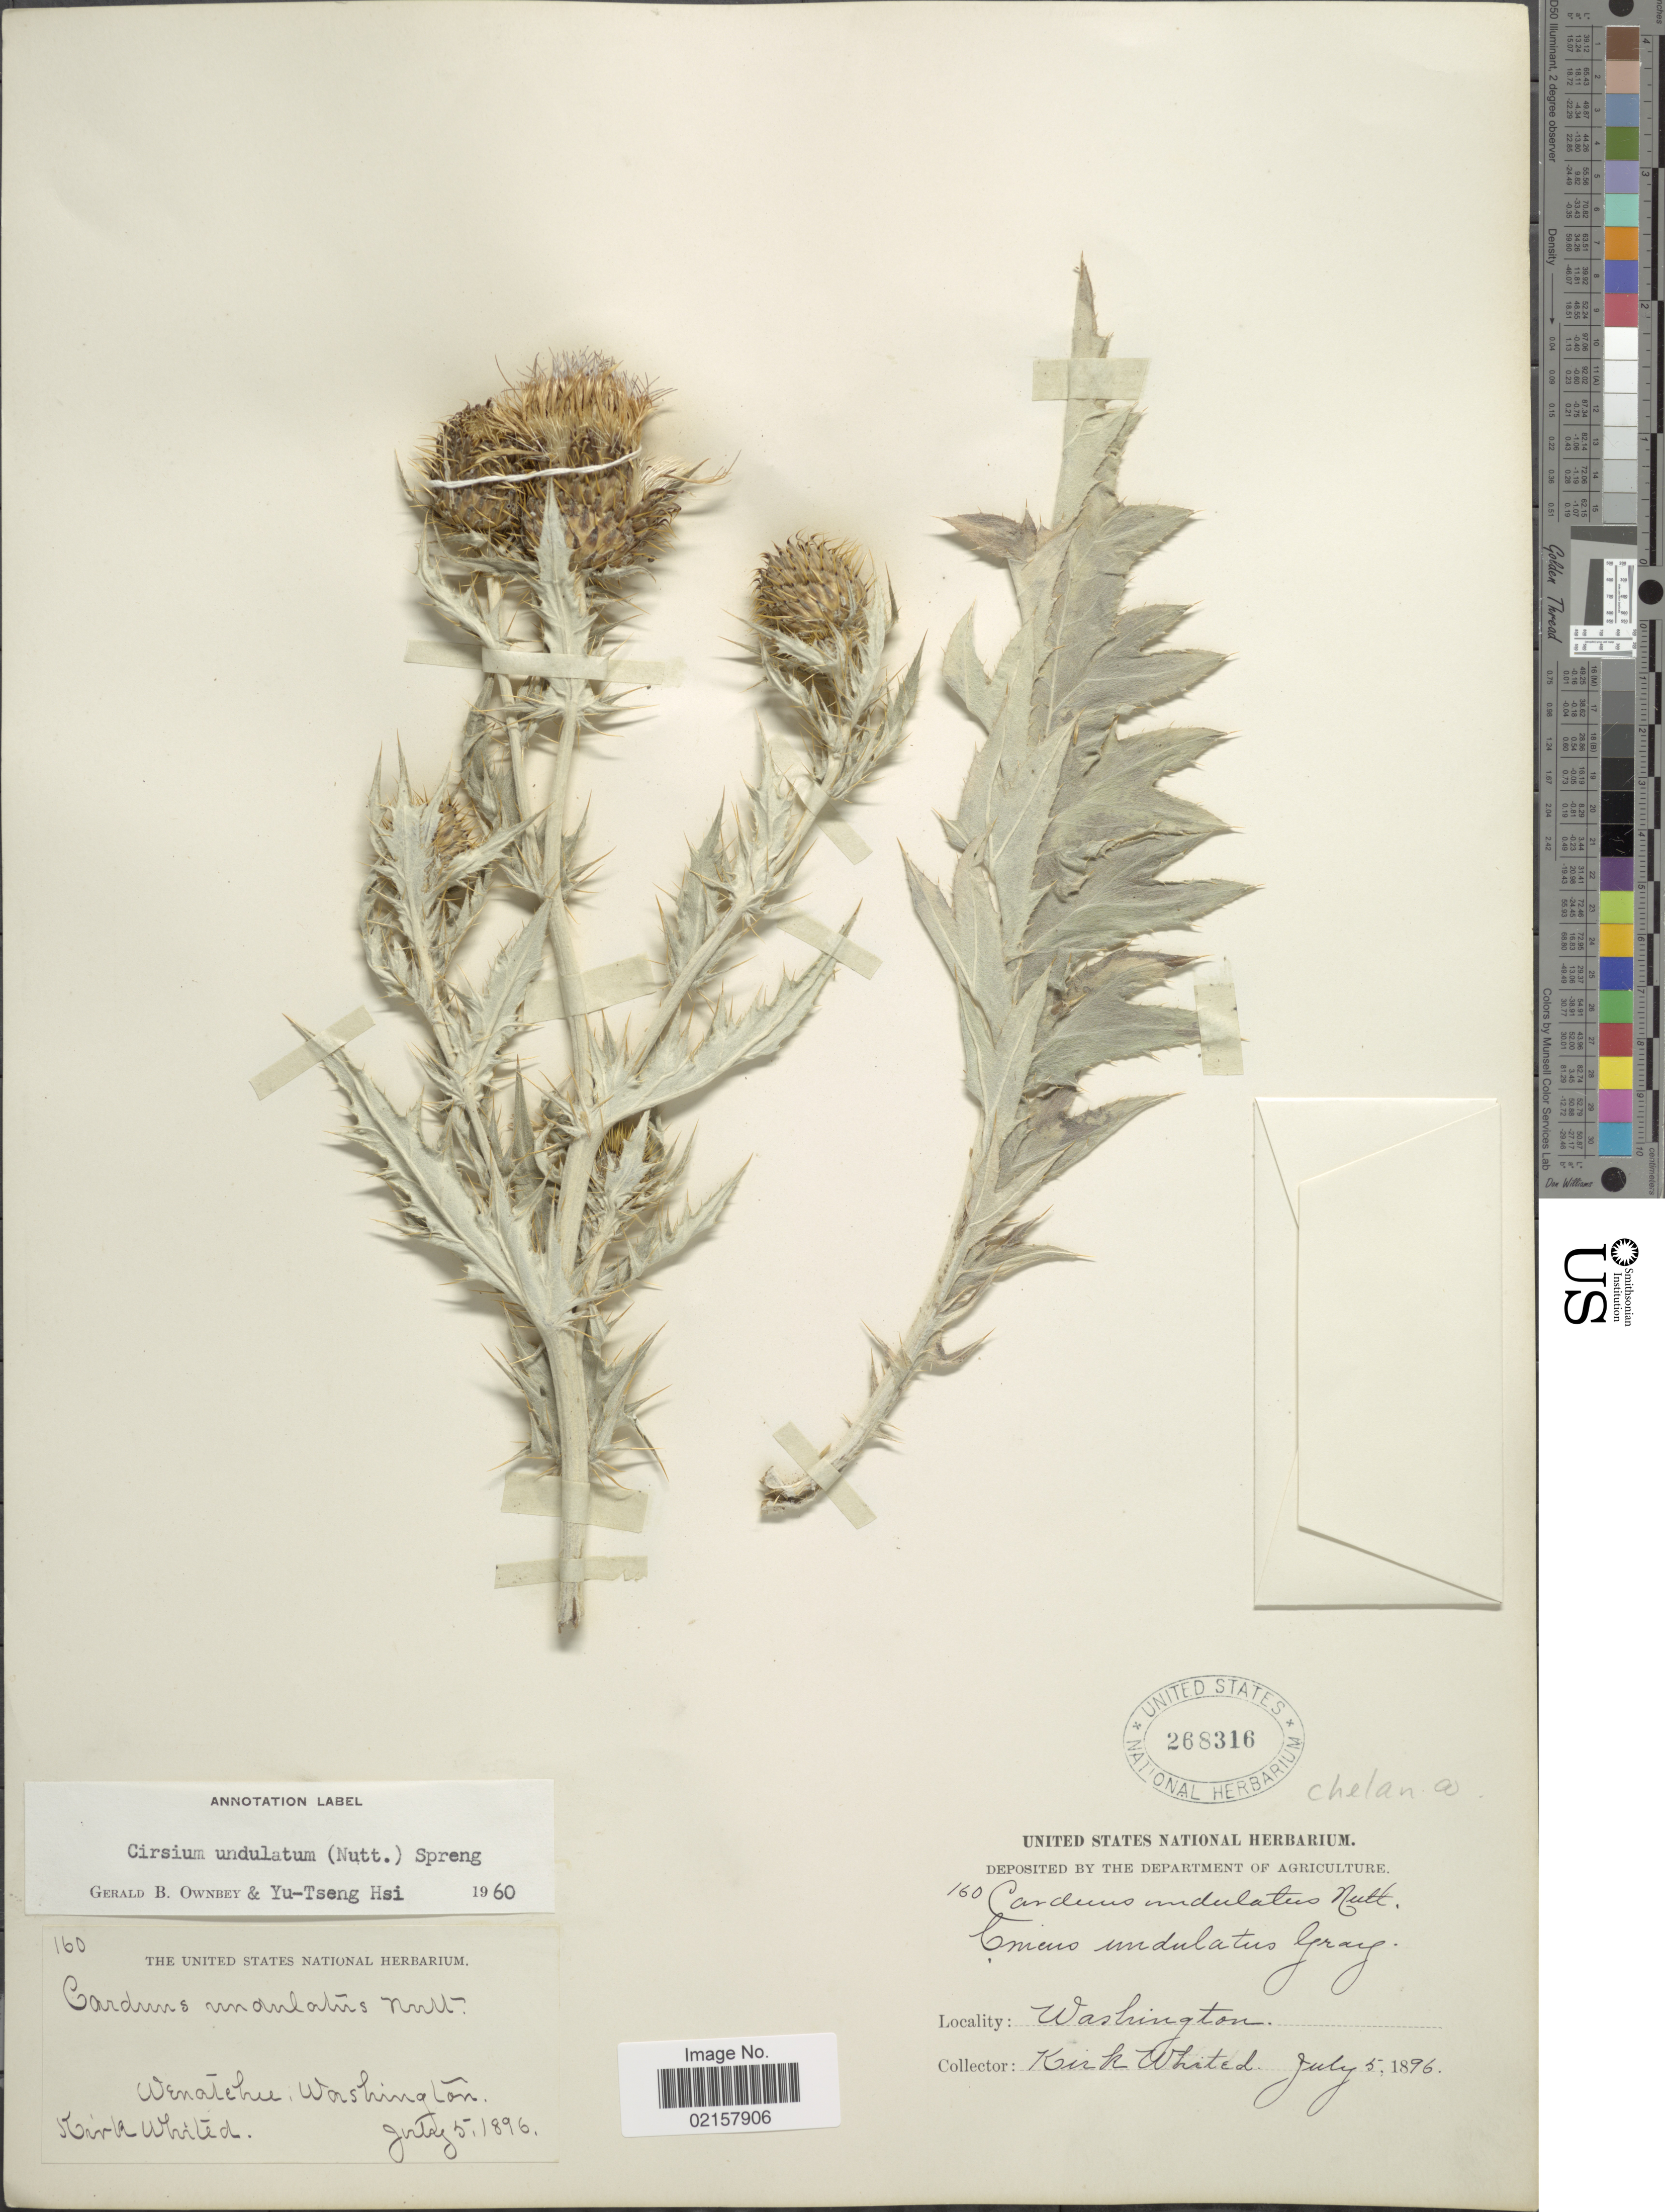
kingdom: Plantae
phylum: Tracheophyta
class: Magnoliopsida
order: Asterales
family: Asteraceae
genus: Cirsium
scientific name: Cirsium undulatum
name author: (Nutt.) Spreng.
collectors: K. Whited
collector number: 160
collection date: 1896-07-05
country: United States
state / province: Washington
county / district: Chelan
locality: Wenatchee, Chelan Co.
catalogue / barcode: US 268316